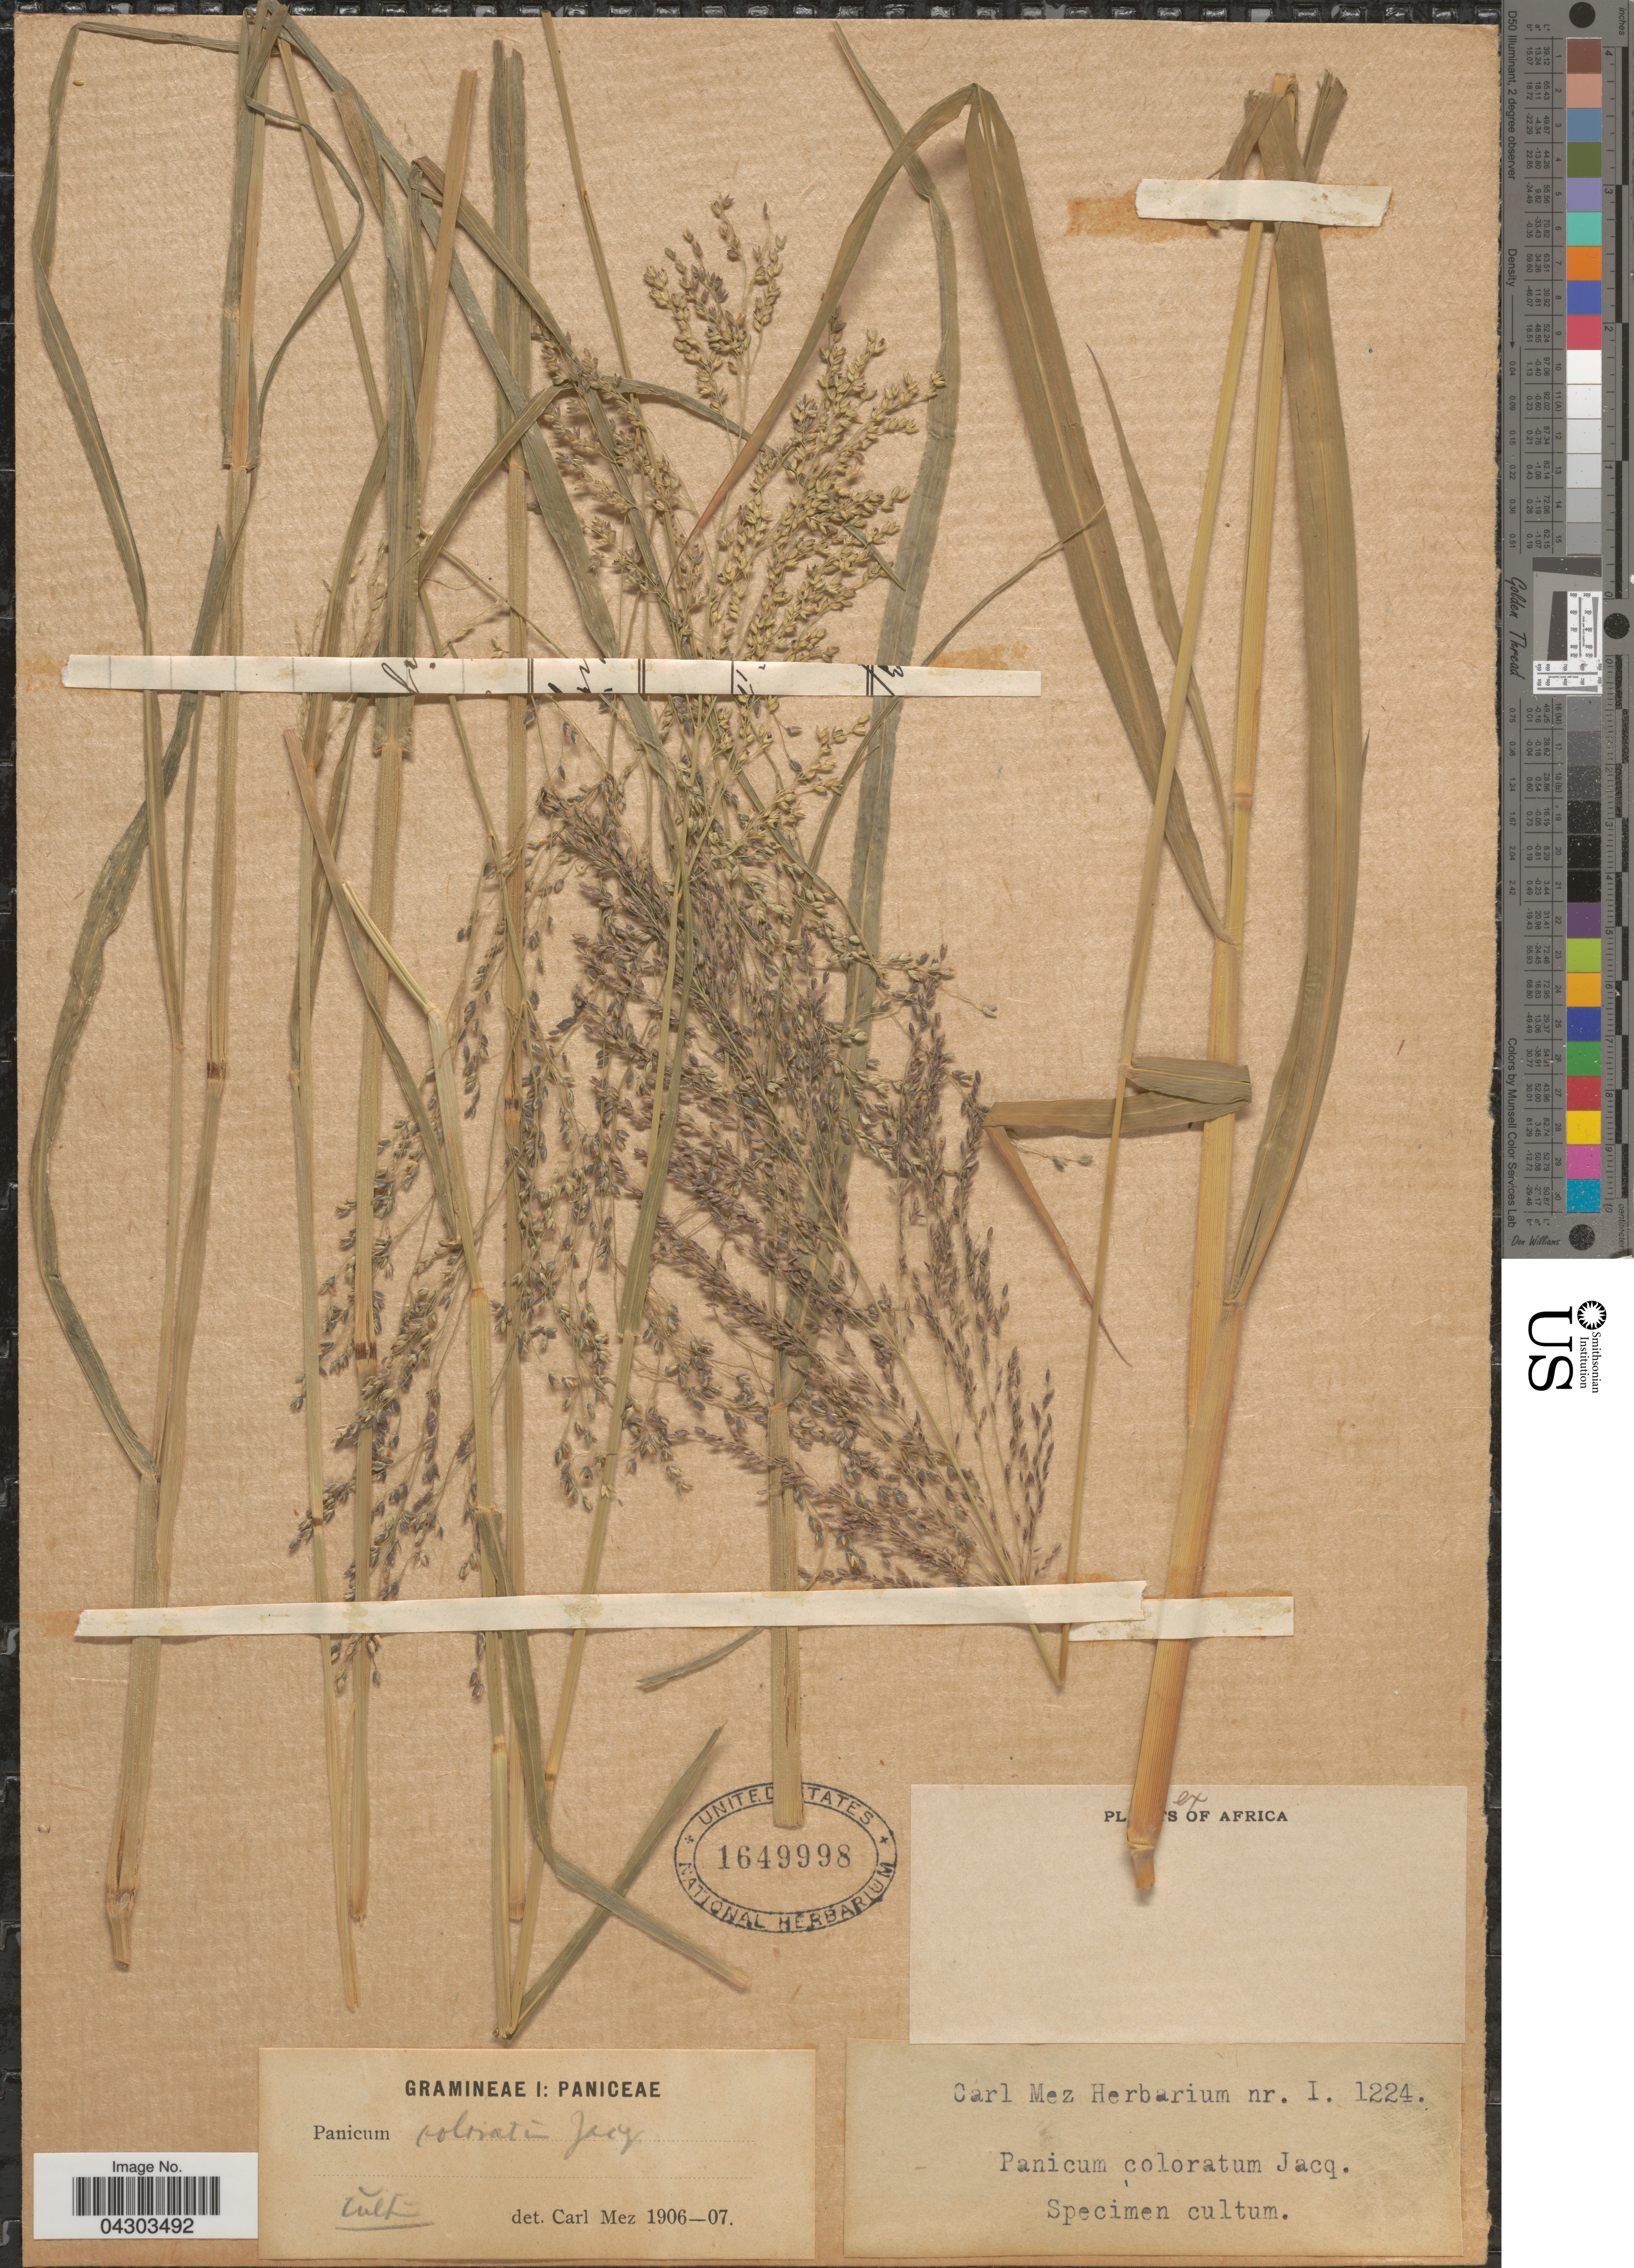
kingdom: Plantae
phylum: Tracheophyta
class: Liliopsida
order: Poales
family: Poaceae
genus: Panicum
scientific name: Panicum coloratum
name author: L.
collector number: I1224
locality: Africa.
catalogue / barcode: US 1649998